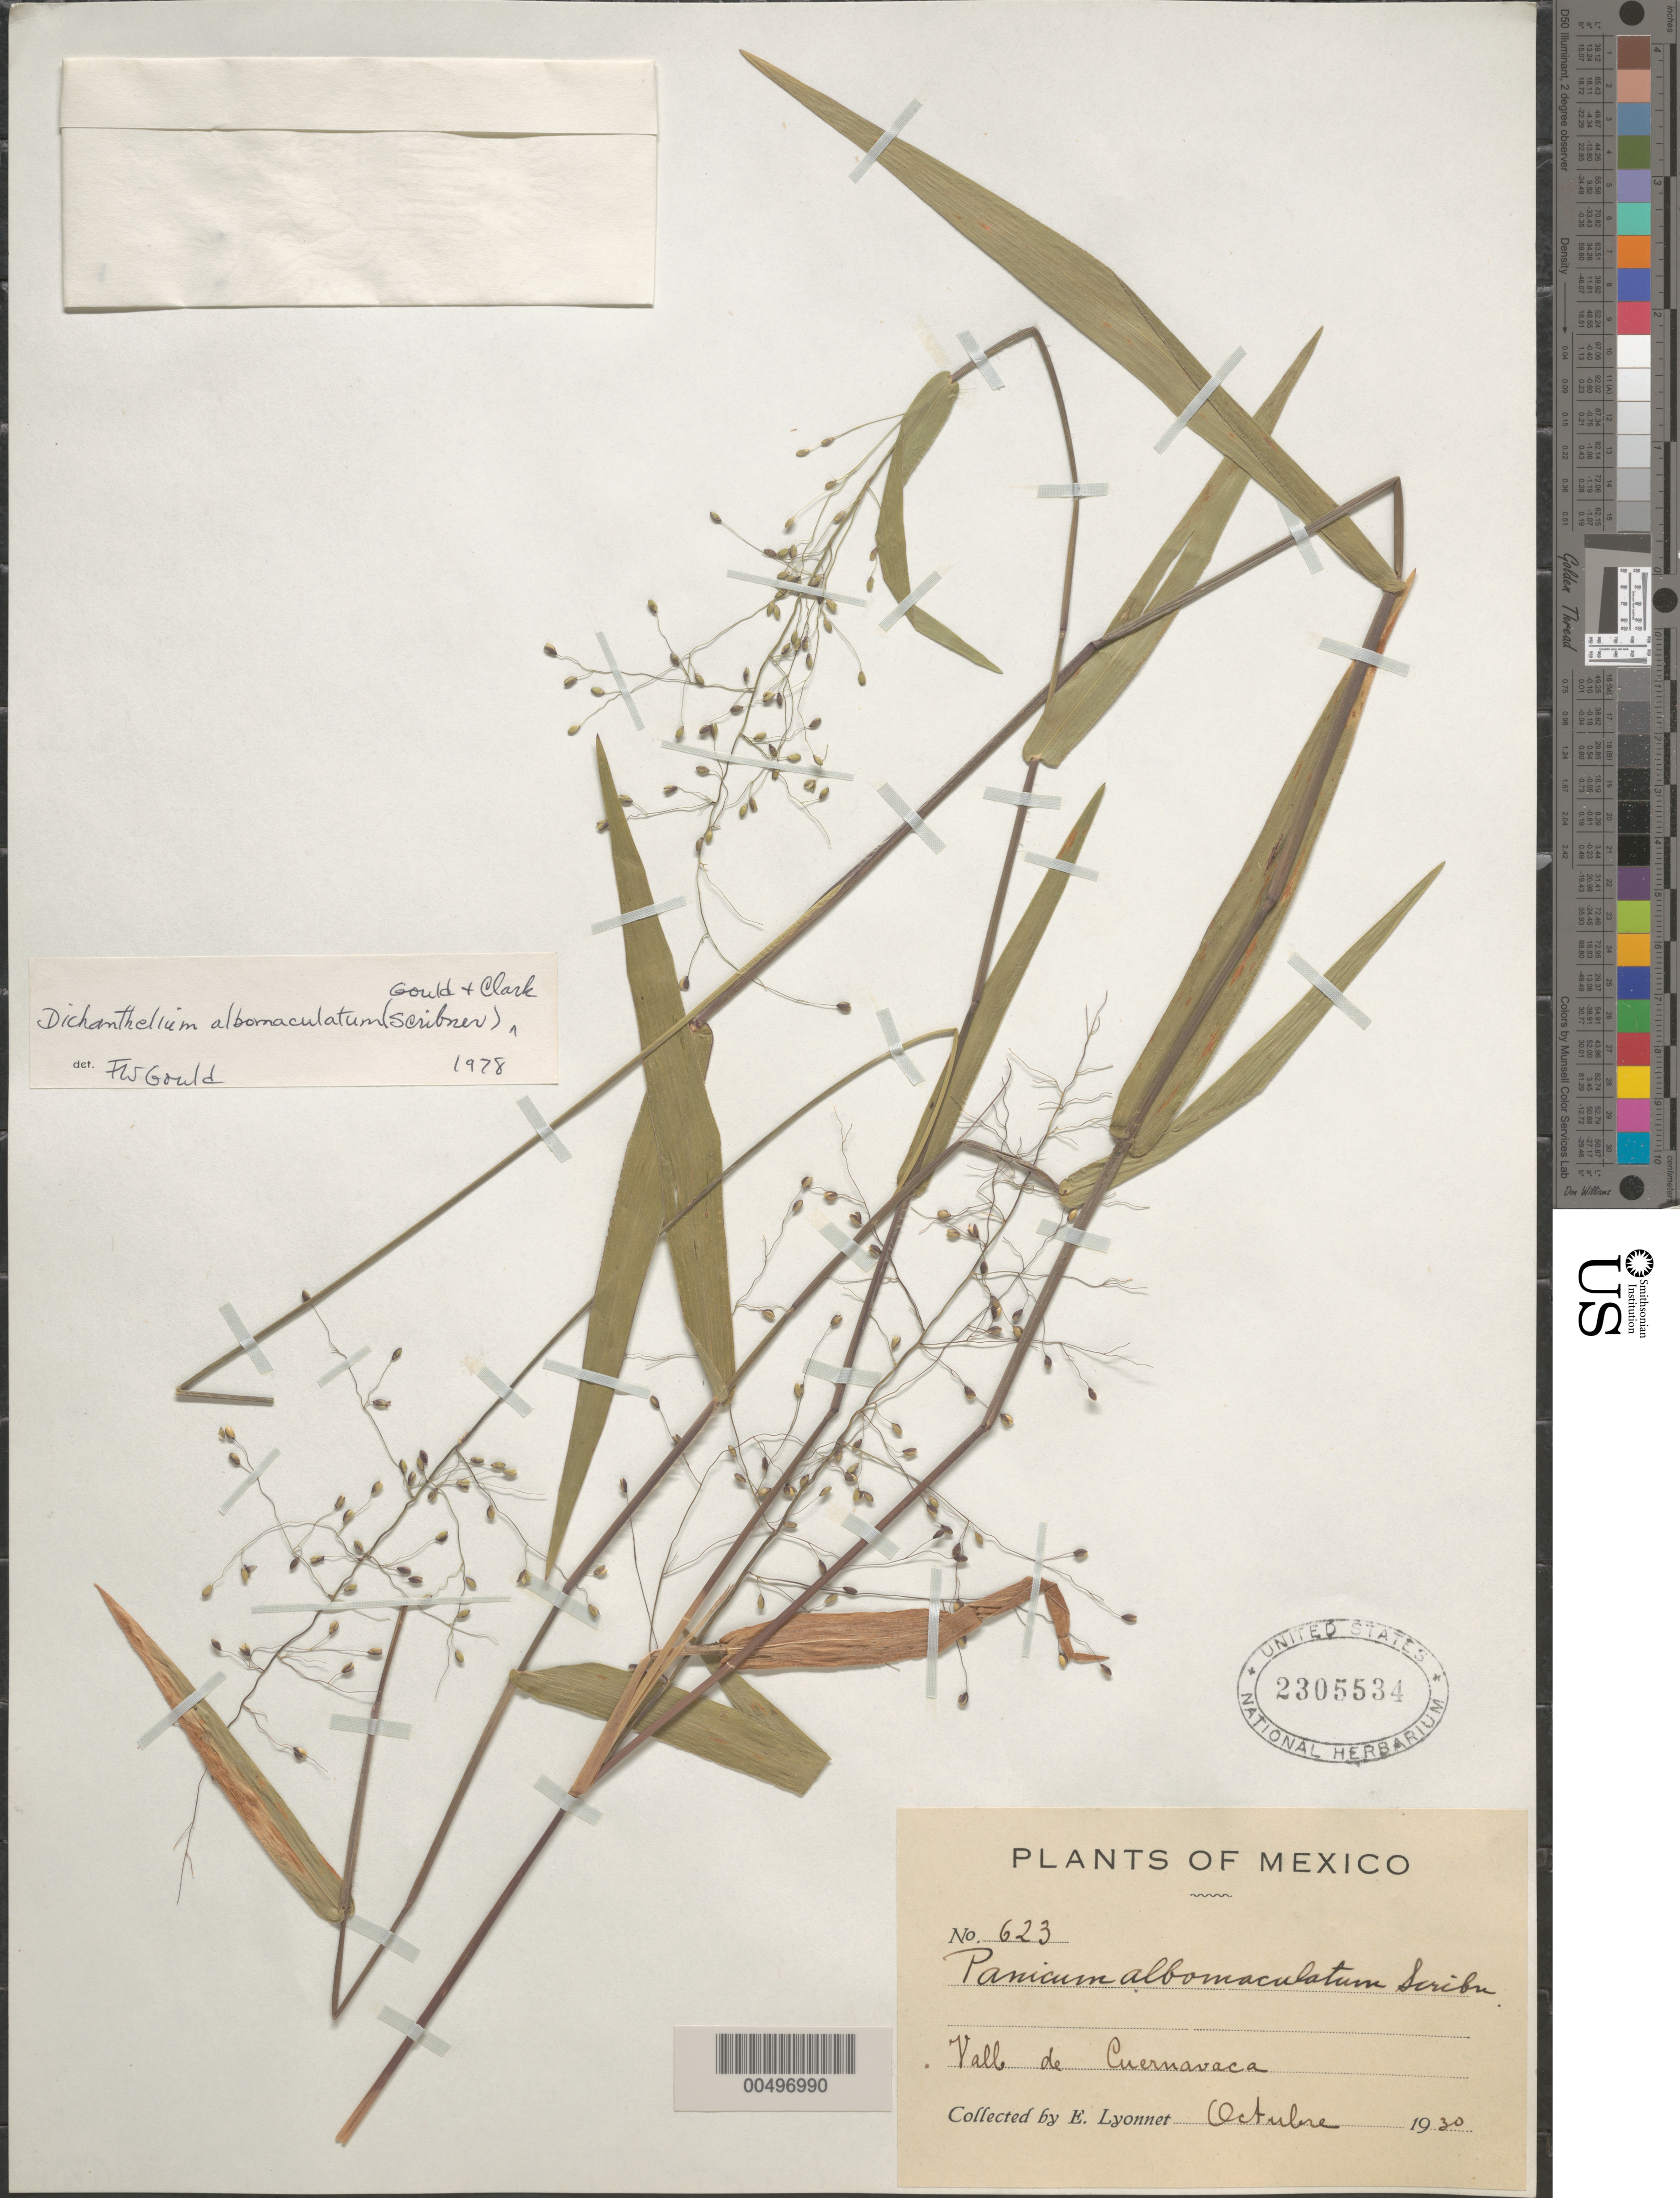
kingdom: Plantae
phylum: Tracheophyta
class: Liliopsida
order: Poales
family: Poaceae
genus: Dichanthelium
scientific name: Dichanthelium albomaculatum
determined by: Gould, F. W.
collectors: Bro. E. Lyonnet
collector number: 623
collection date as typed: Oct 1930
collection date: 1930-10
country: Mexico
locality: Valle de Cuernavaca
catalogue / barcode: US 2305534